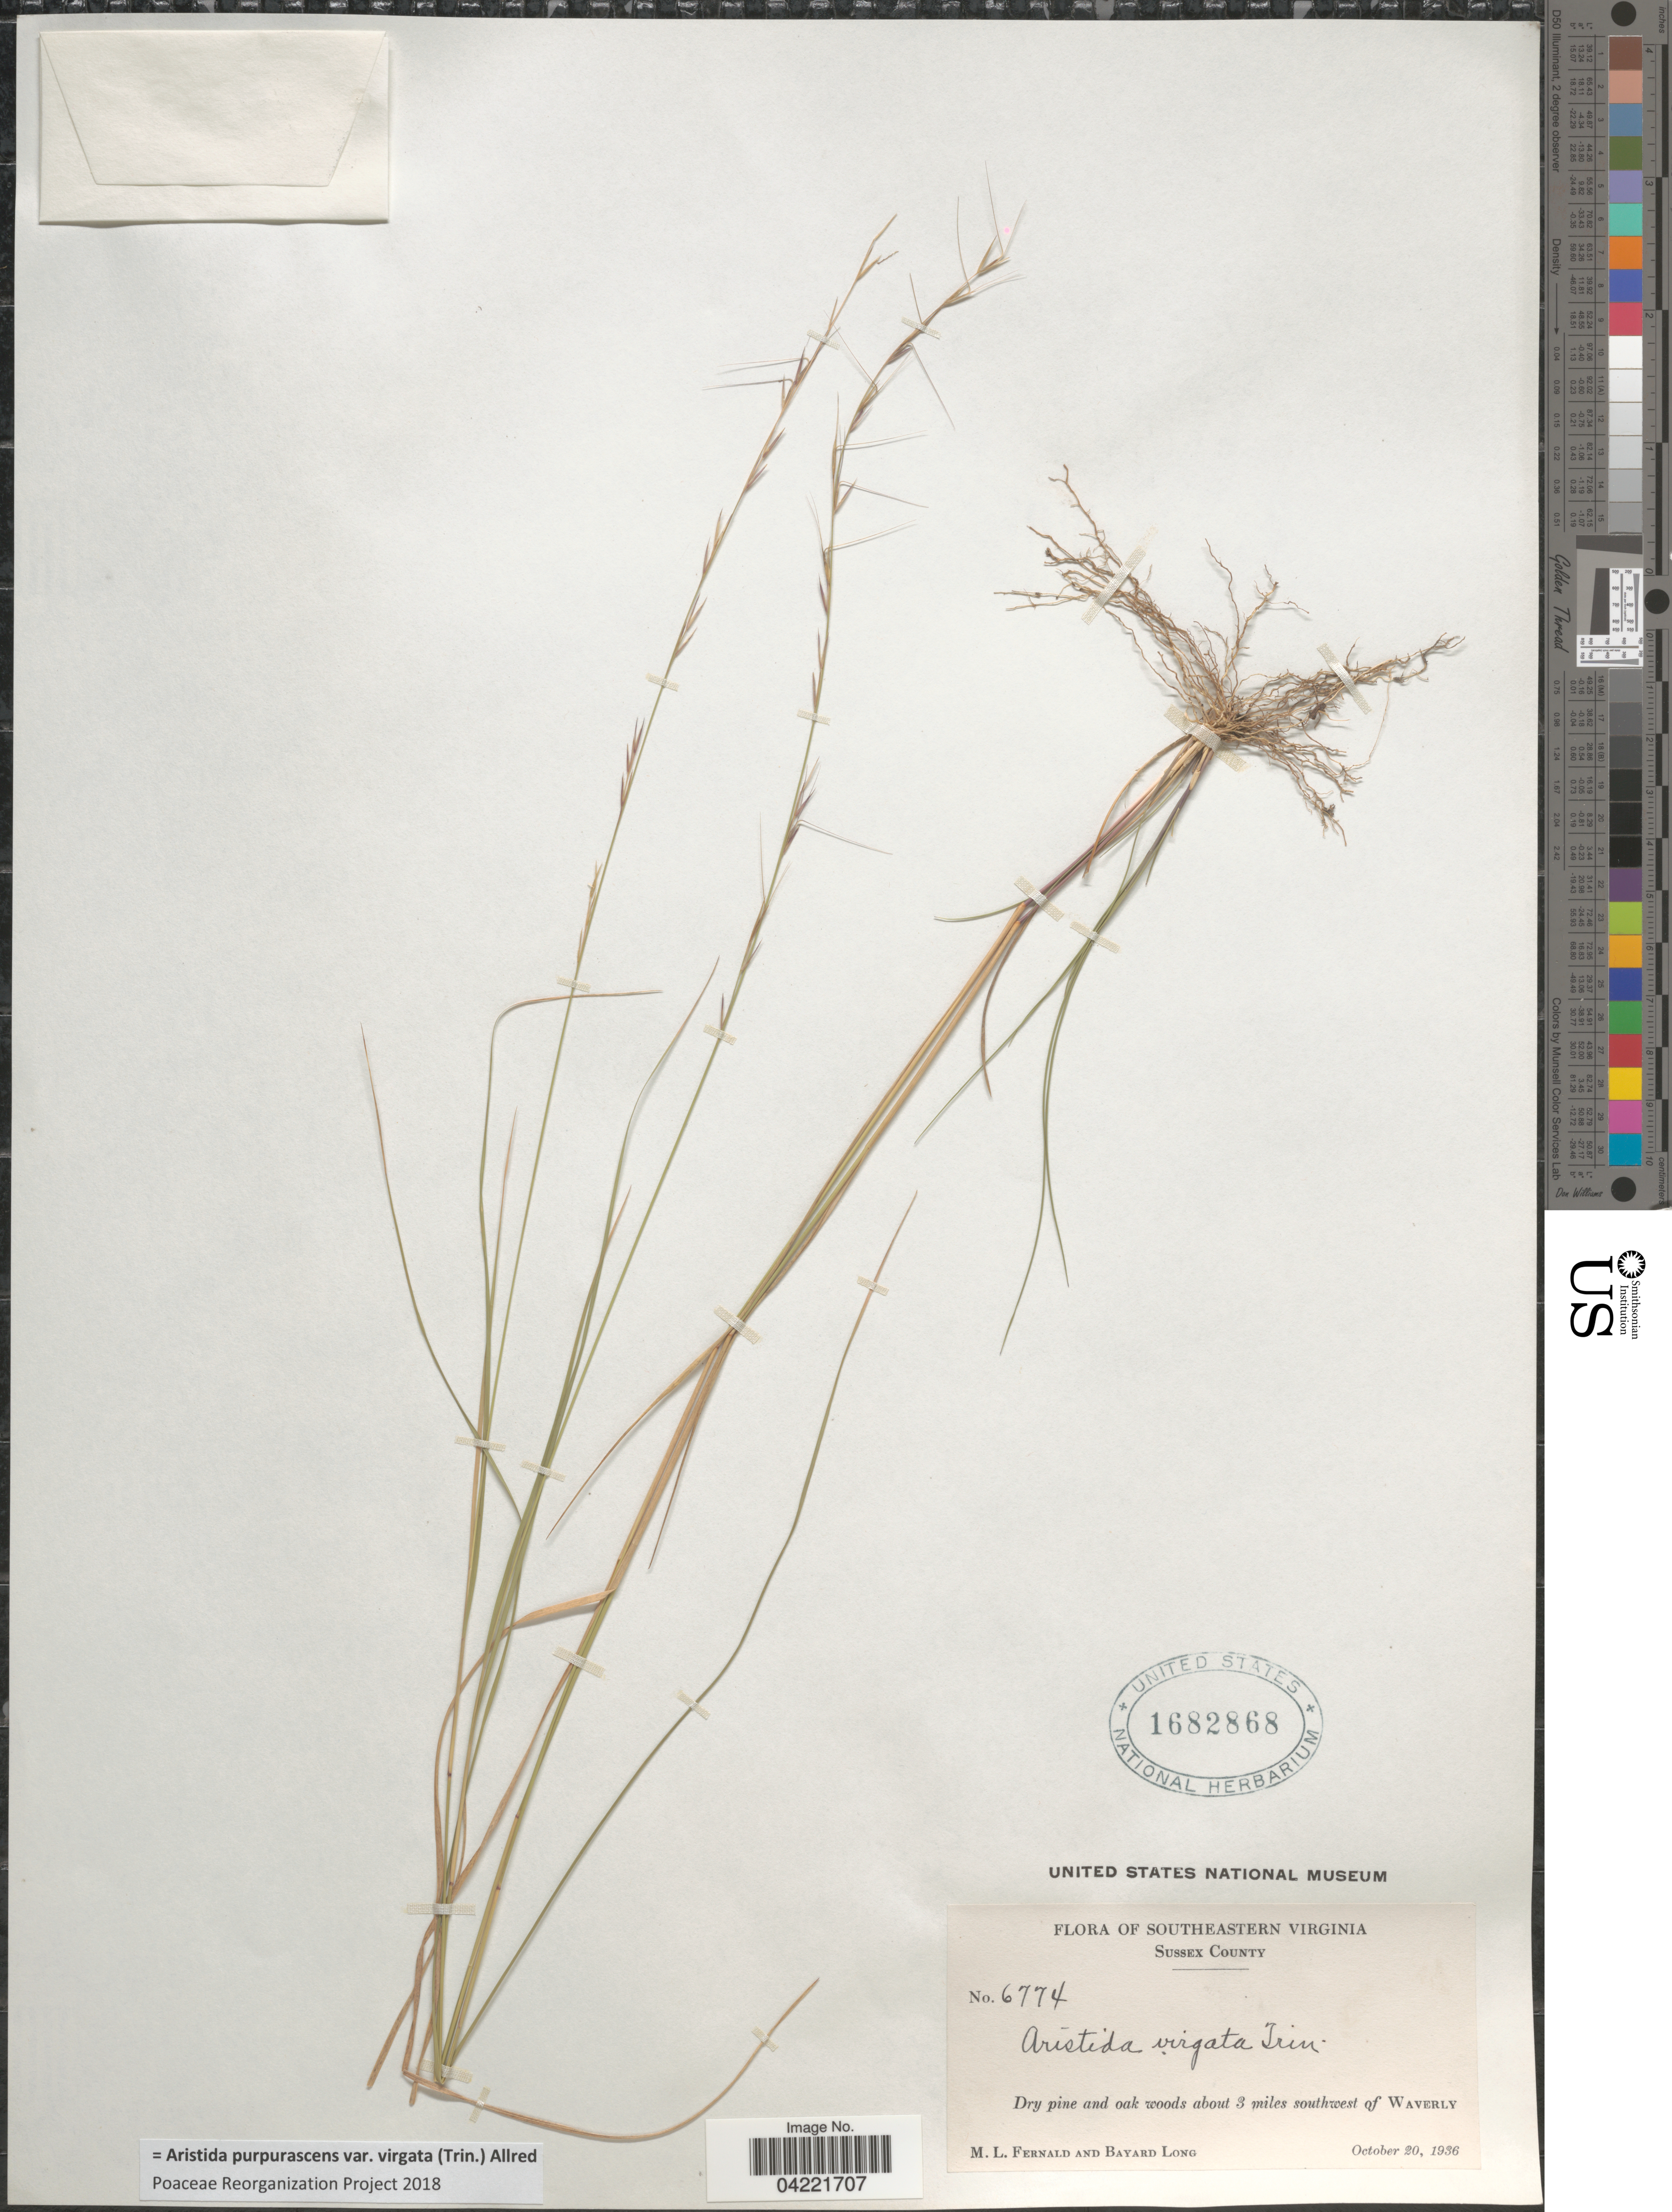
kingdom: Plantae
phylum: Tracheophyta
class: Liliopsida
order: Poales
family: Poaceae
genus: Aristida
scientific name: Aristida purpurascens var. virgata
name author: (Trin.) Allred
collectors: M. L. Fernald & B. Long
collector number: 6774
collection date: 1936-10-20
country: United States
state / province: Virginia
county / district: Sussex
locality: Southeastern Virginia. Sussex County. Dry pine and oak woods about 3 miles southwest of Waverly.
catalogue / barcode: US 1682868